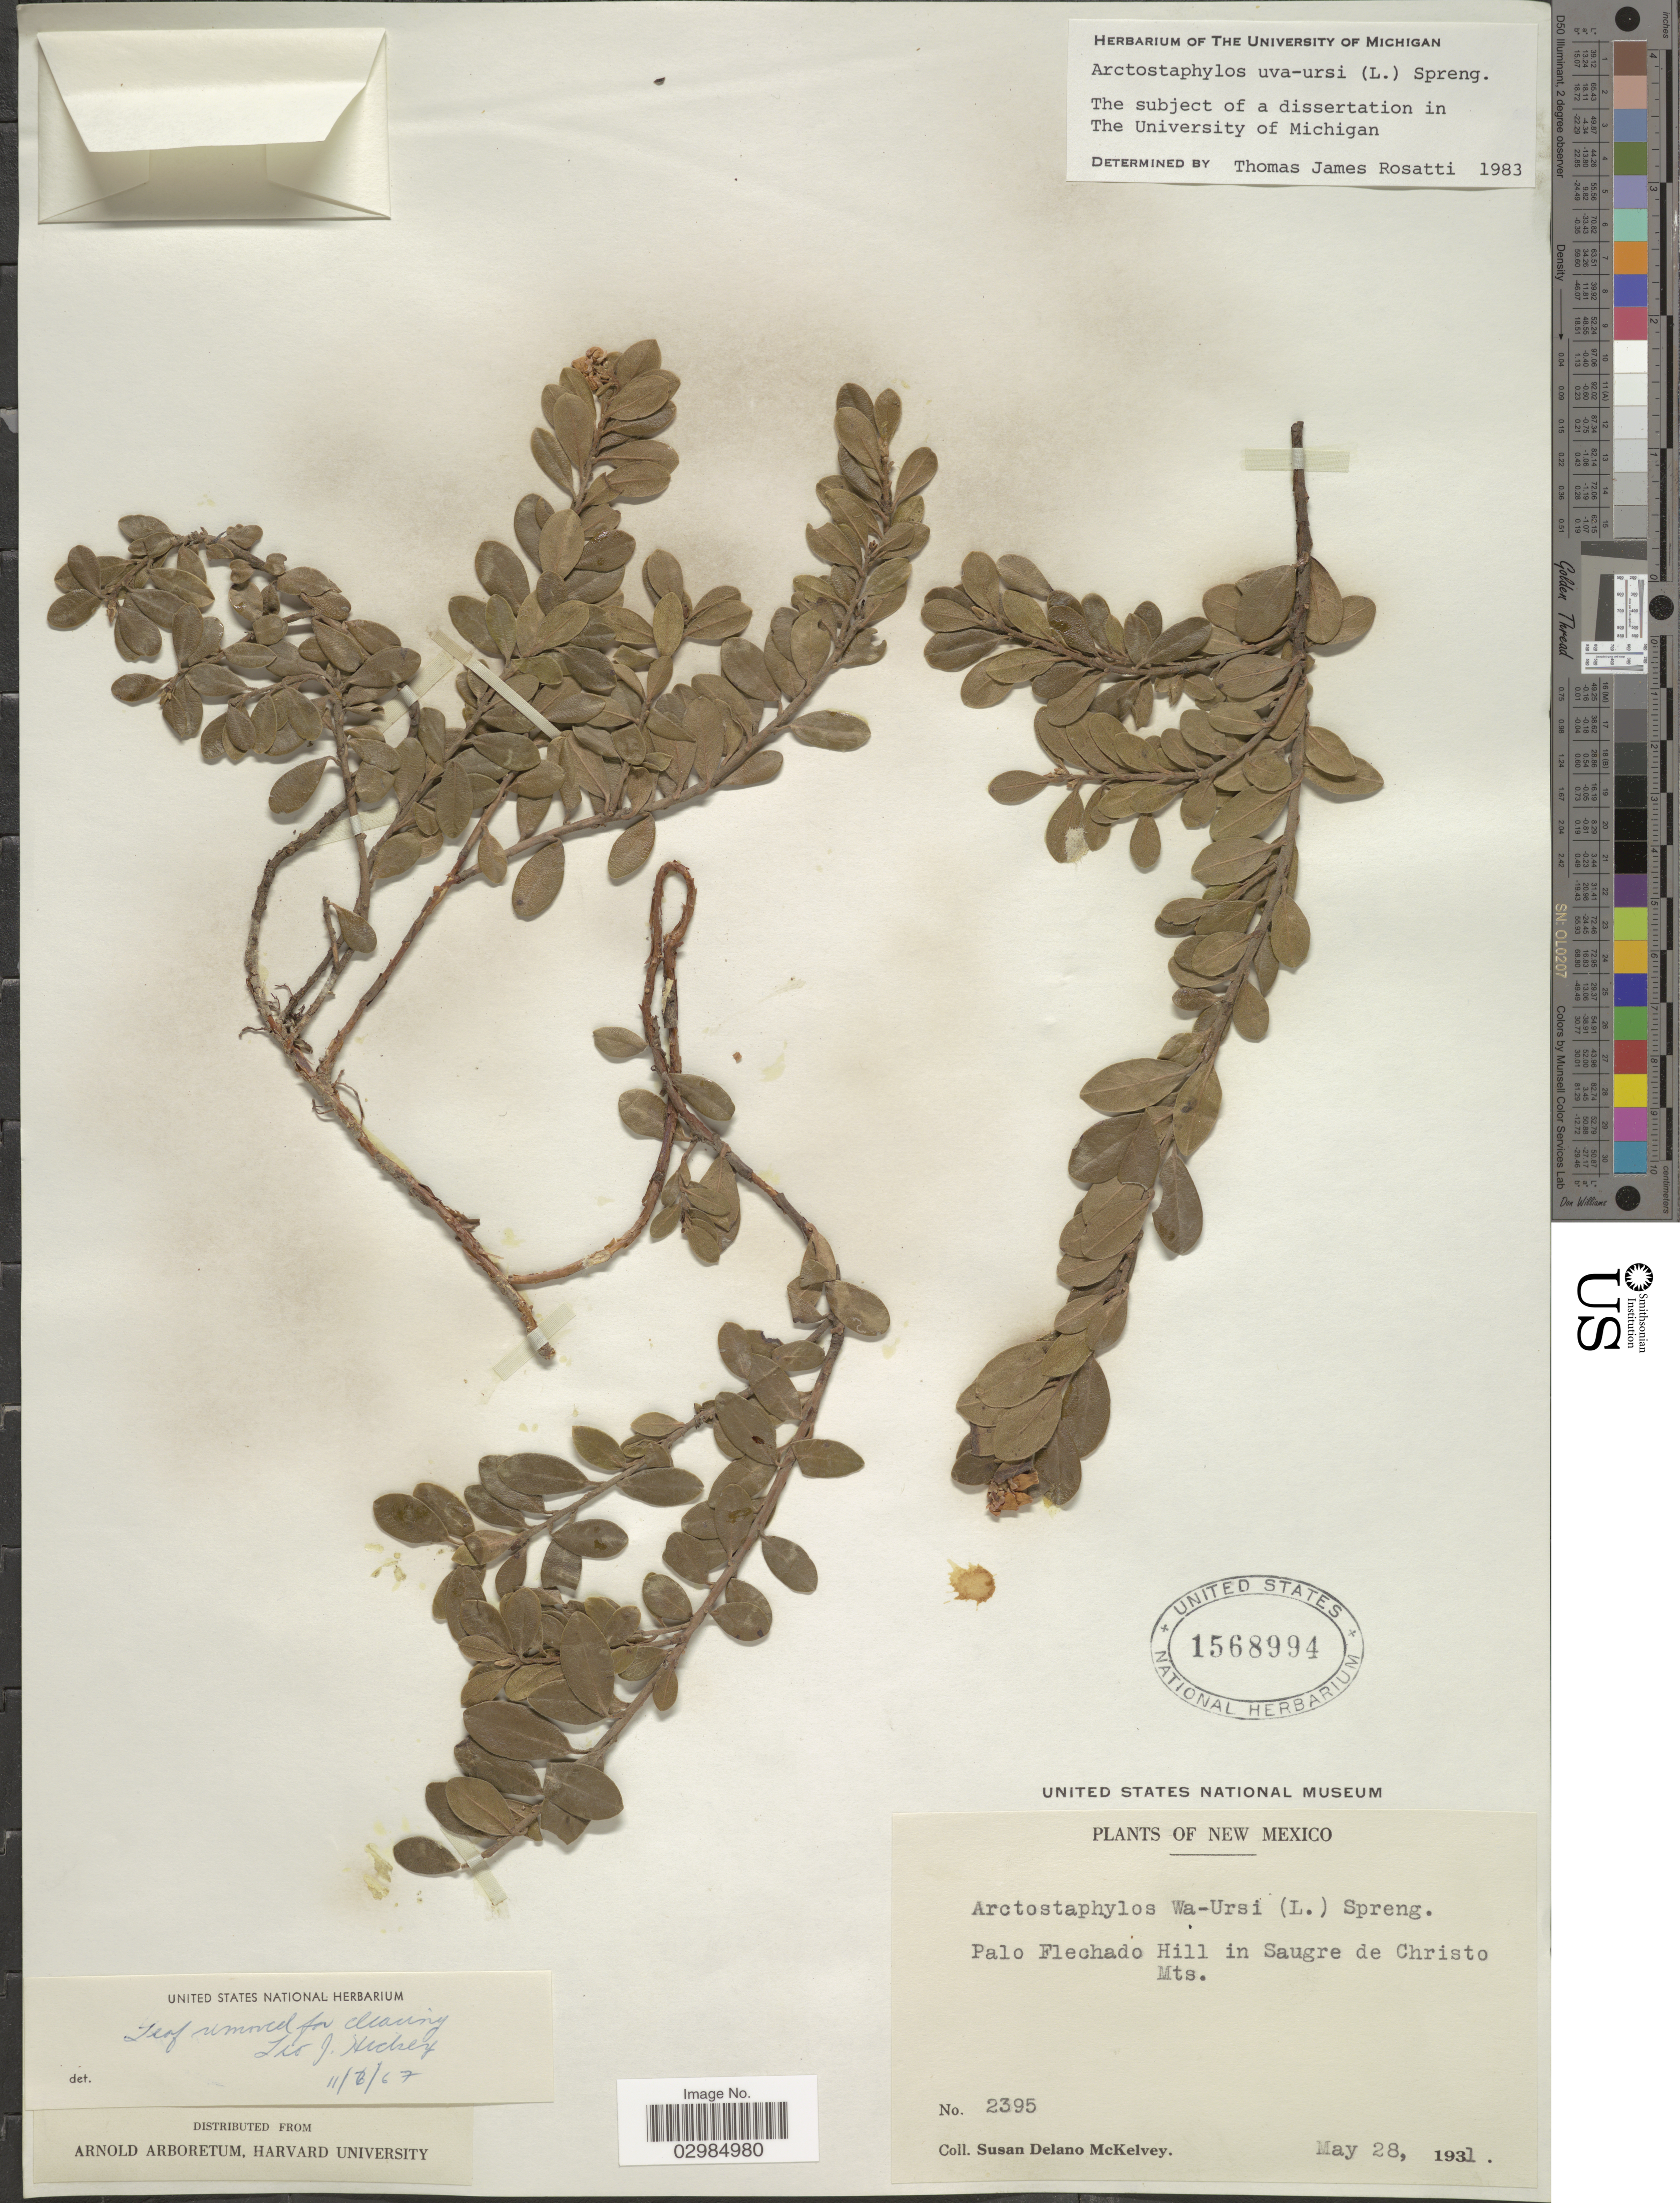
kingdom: Plantae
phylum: Tracheophyta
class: Magnoliopsida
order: Ericales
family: Ericaceae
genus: Arctostaphylos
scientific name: Arctostaphylos uva-ursi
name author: (L.) Spreng.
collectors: S. A. McKelvey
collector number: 2395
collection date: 1931-05-28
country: United States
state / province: New Mexico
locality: Palo Flechado Hill in Saugre de Christo Mts.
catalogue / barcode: US 1568994